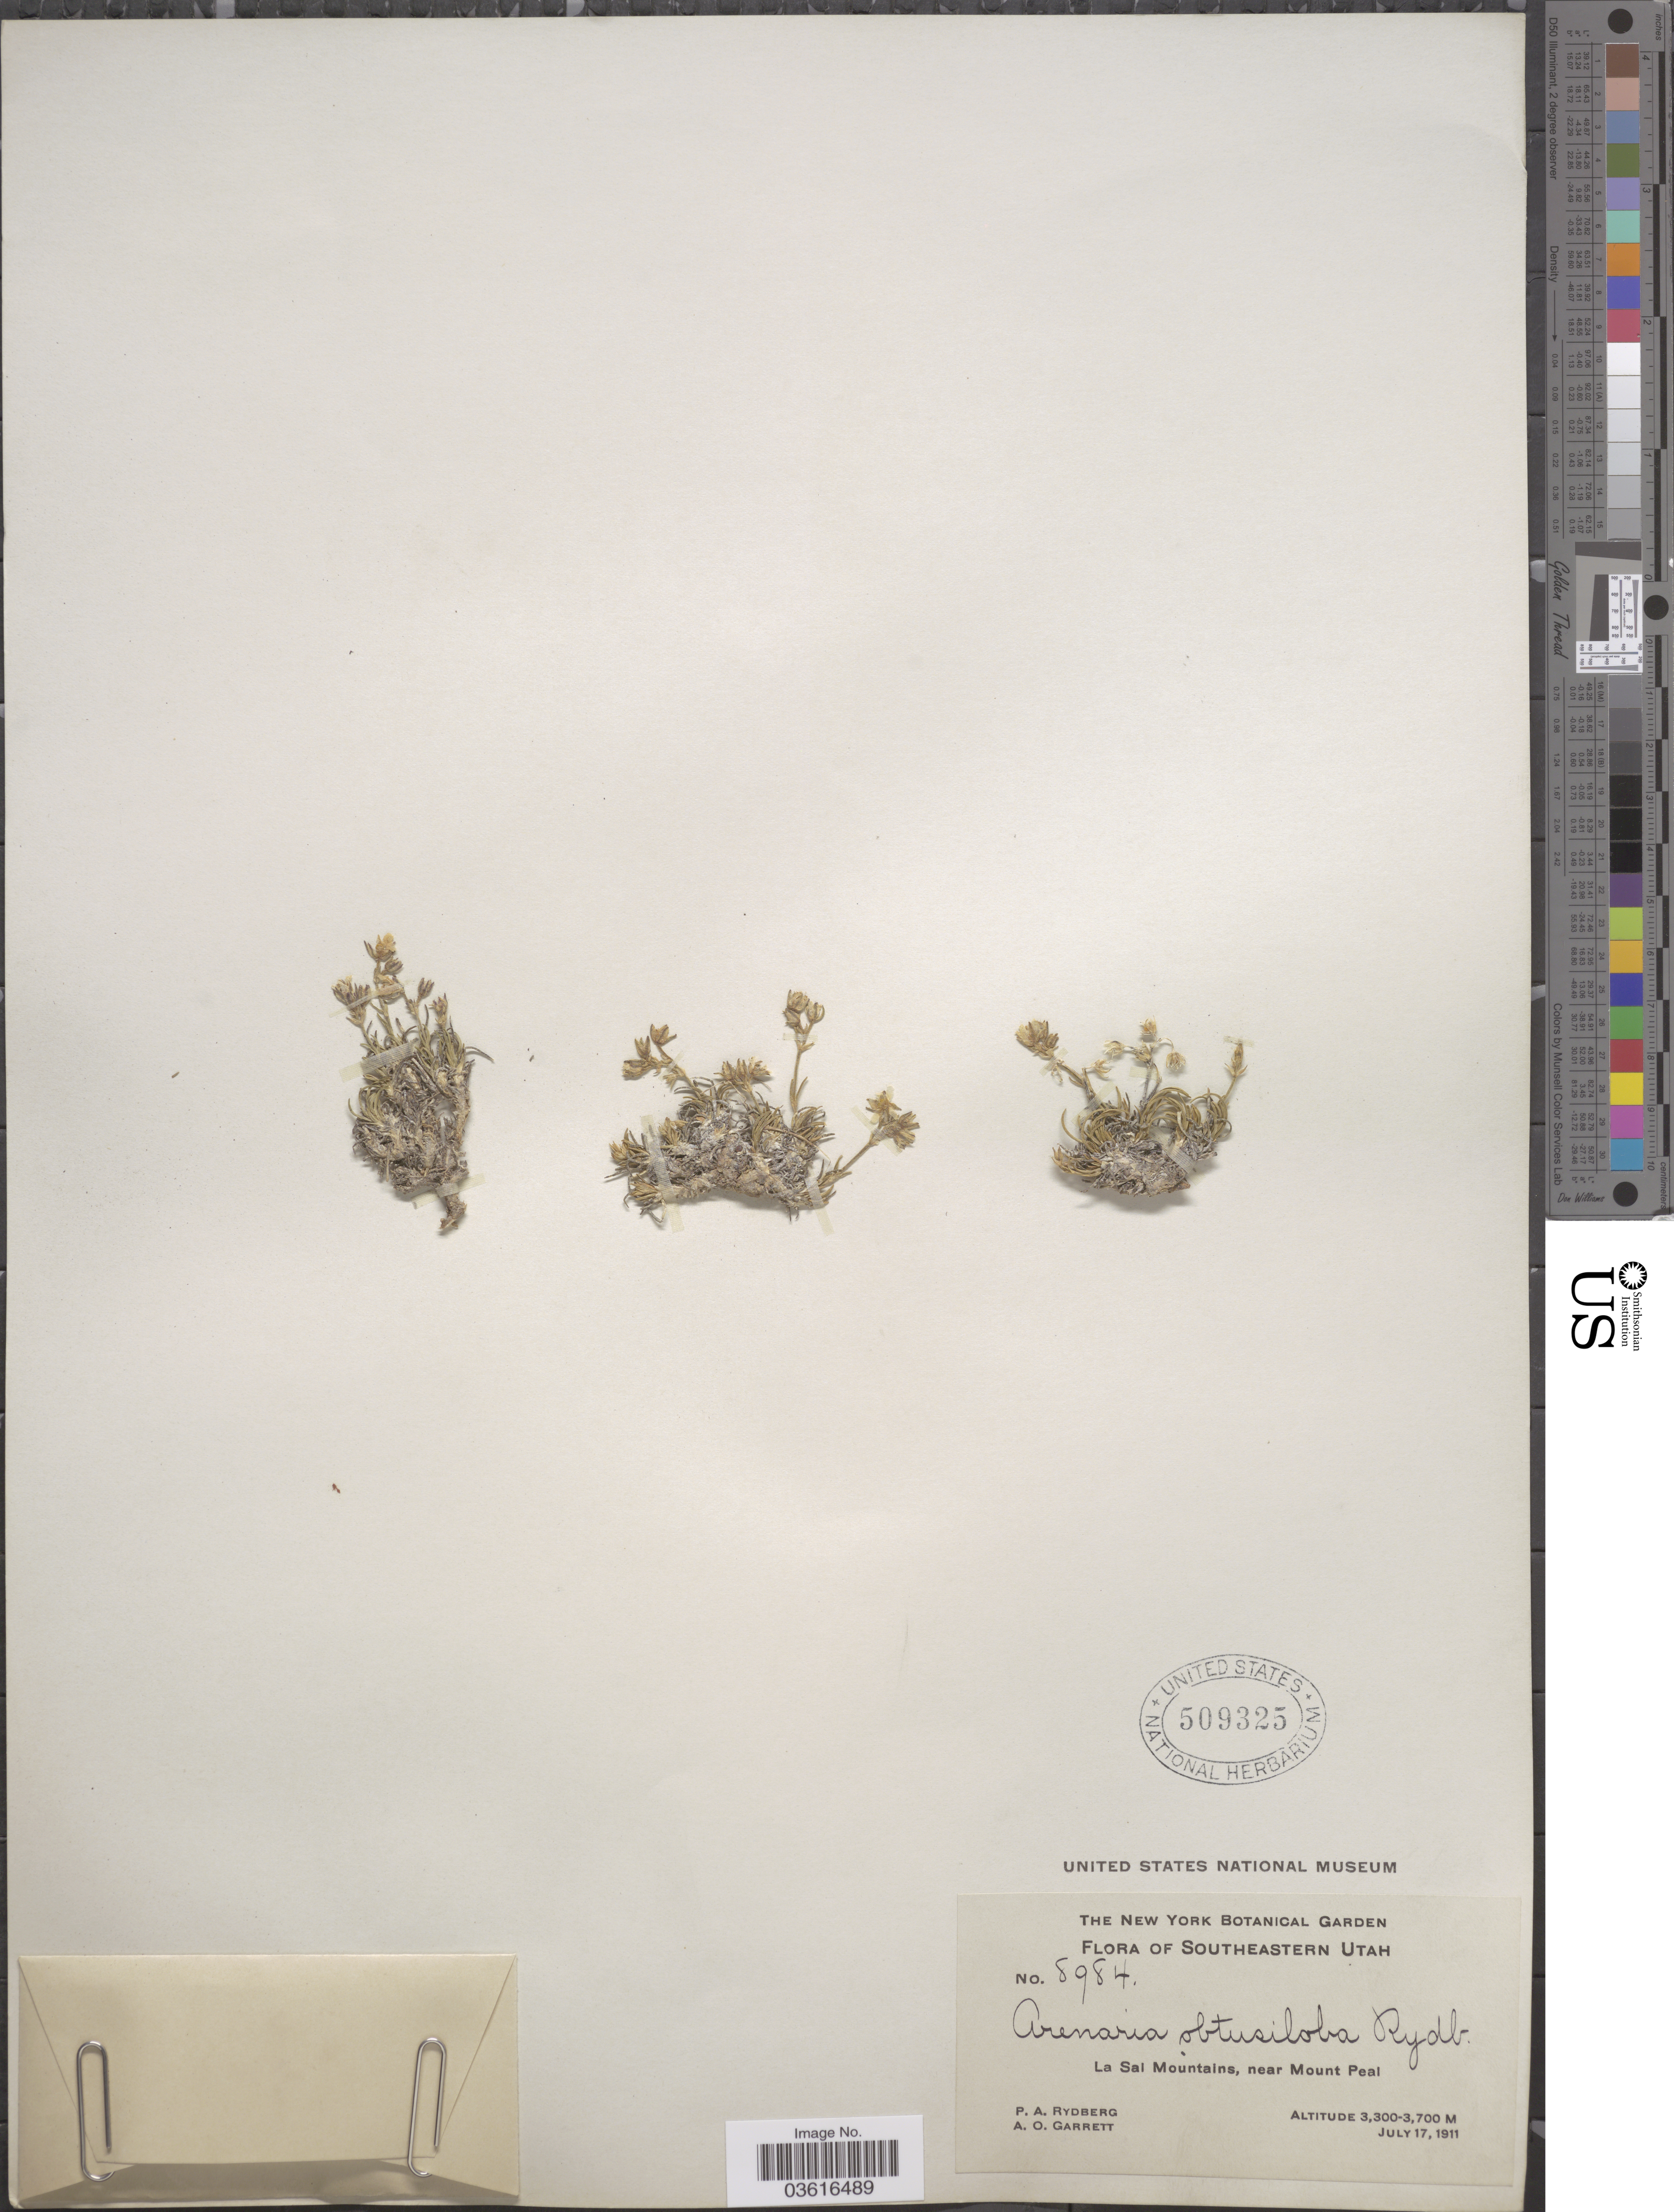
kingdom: Plantae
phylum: Tracheophyta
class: Magnoliopsida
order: Caryophyllales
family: Caryophyllaceae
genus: Cherleria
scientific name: Cherleria obtusiloba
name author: (Rydb.) A.J. Moore & Dillenb.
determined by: Strong, M. T., (US), Smithsonian Institution - National Museum of Natural History (UNITED STATES)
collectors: P. A. Rydberg & A. O. Garrett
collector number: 8984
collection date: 1911-07-17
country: United States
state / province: Utah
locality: Southeastern Utah. La Sal Mountains, near Mount Peal.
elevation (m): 3300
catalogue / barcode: US 509325